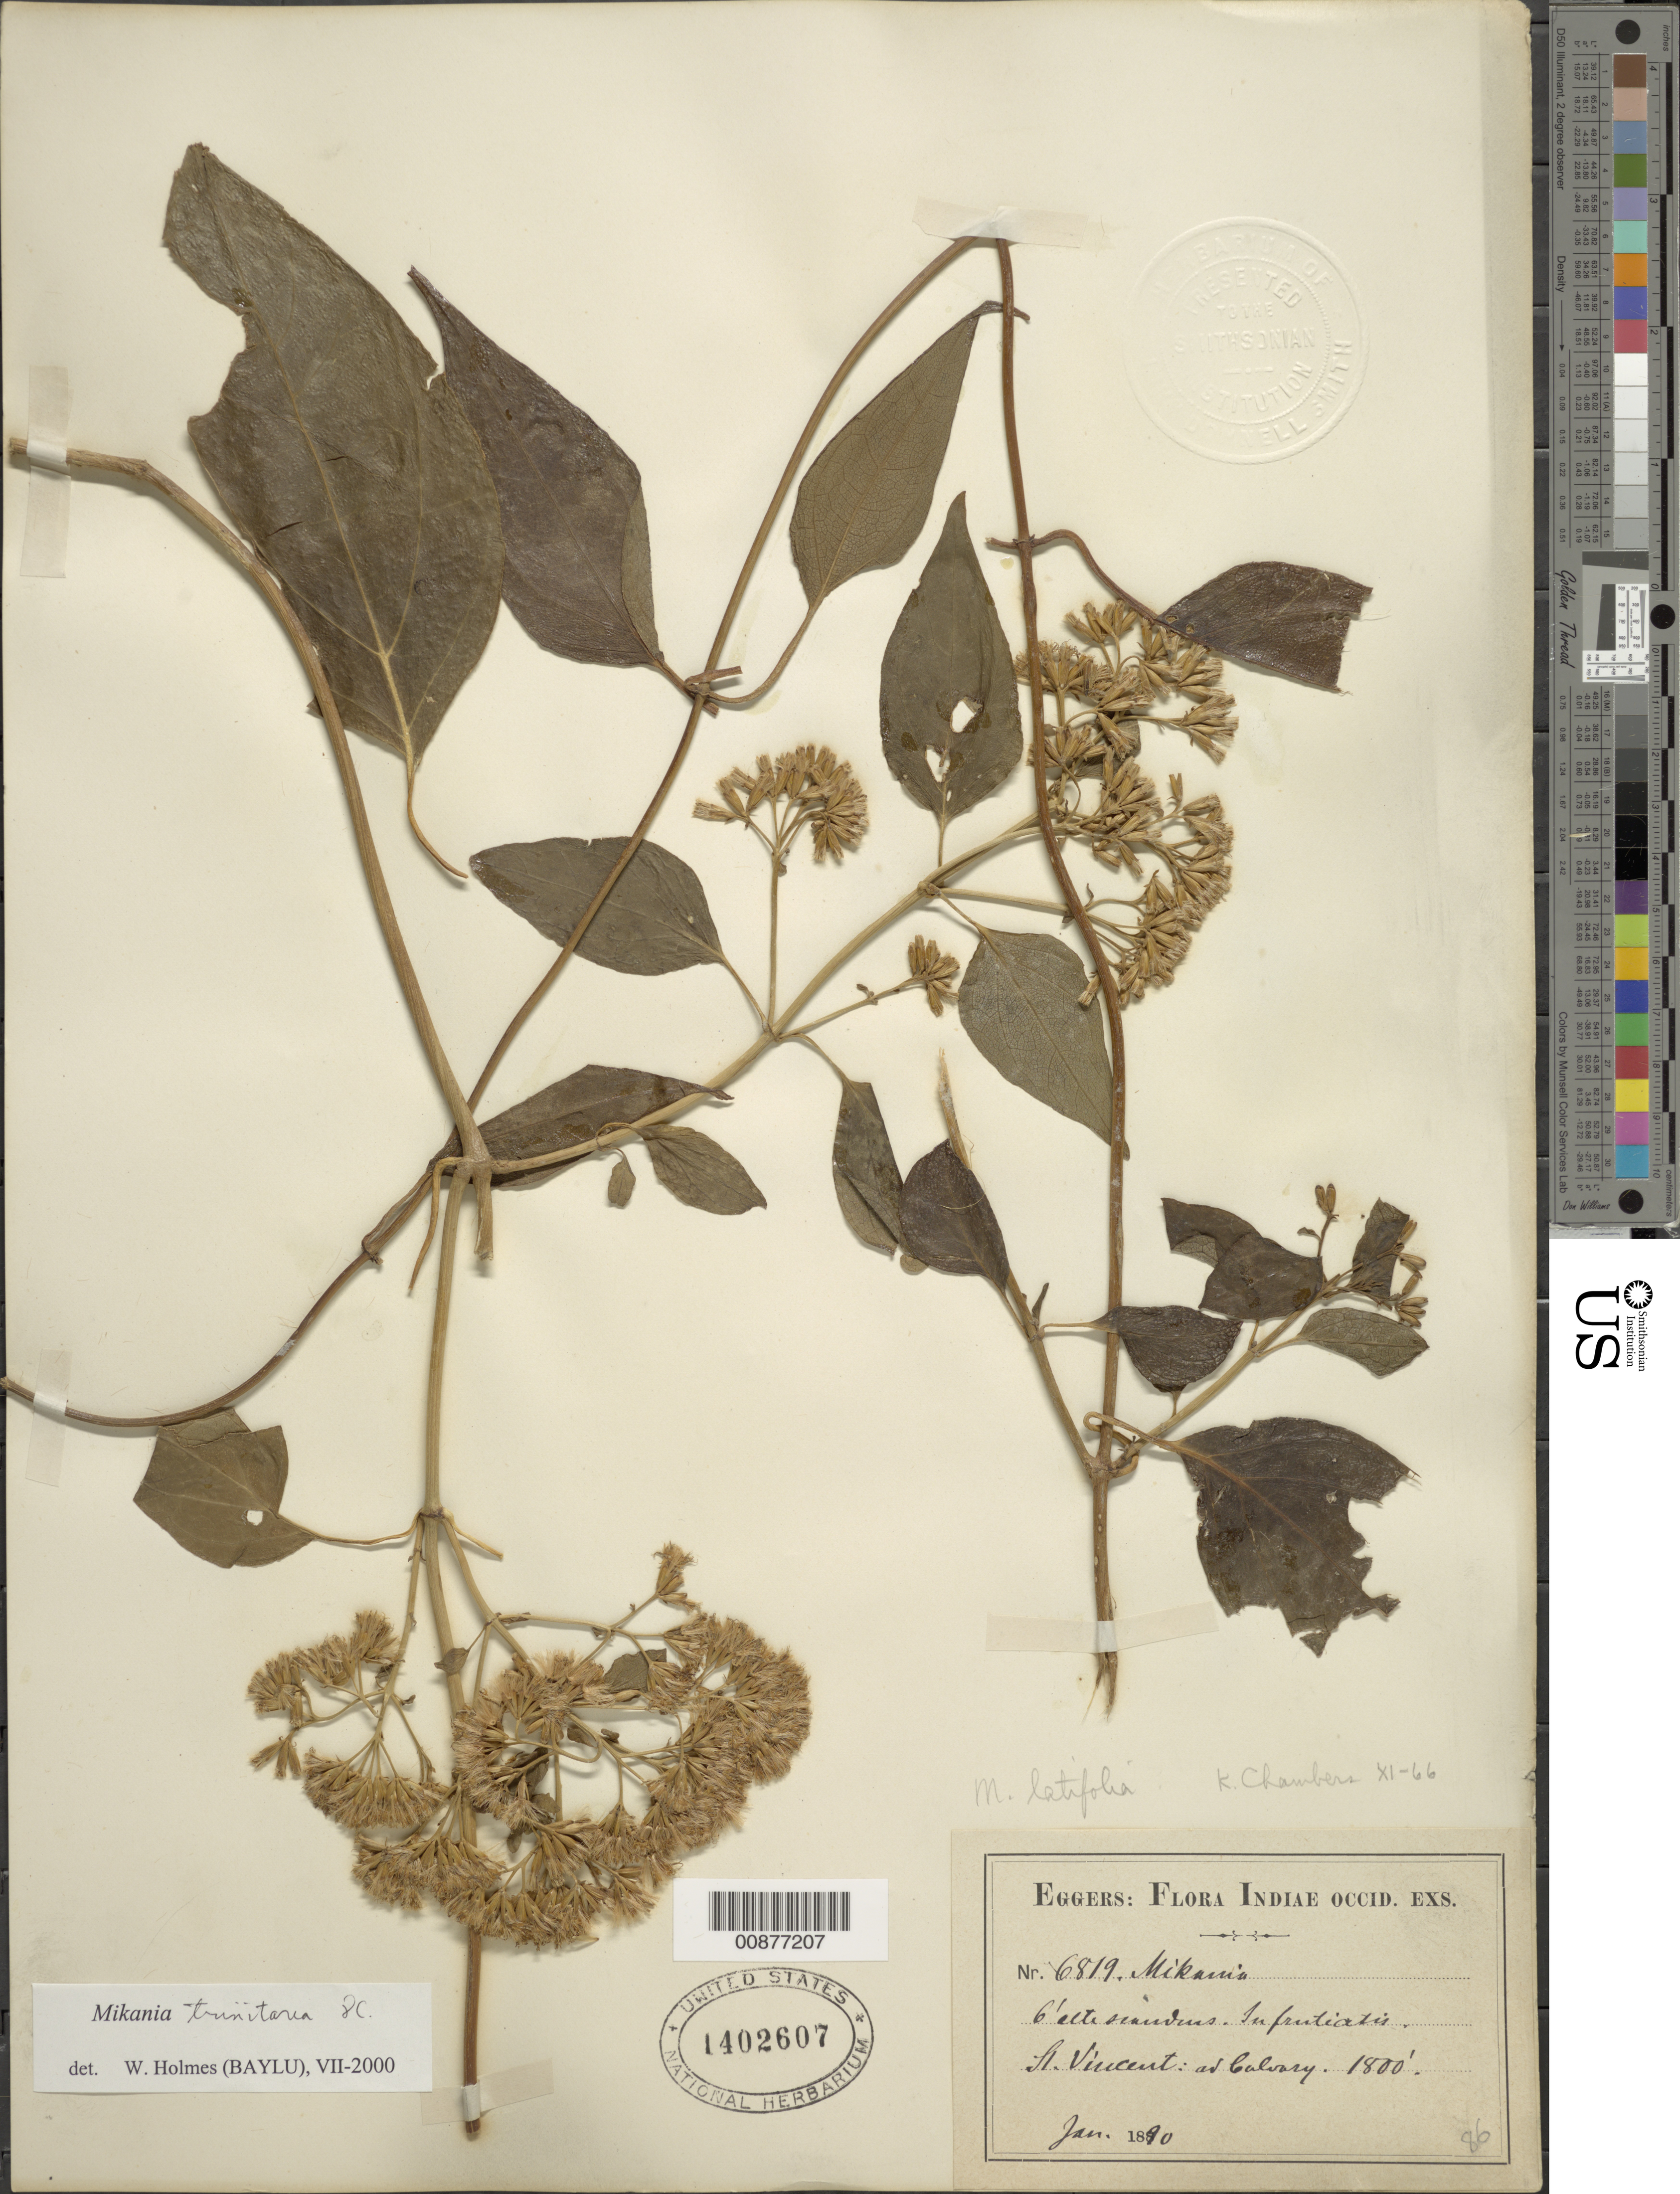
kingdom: Plantae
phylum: Tracheophyta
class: Magnoliopsida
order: Asterales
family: Asteraceae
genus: Mikania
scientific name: Mikania trinitaria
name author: DC.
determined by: Holmes, Walter C., (BAYLU), Baylor University (UNITED STATES)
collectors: H. F. A. von Eggers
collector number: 6819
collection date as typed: Jan 1890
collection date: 1890-01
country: St. Vincent - Grenadines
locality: Ad Calvary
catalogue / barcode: US 1402607